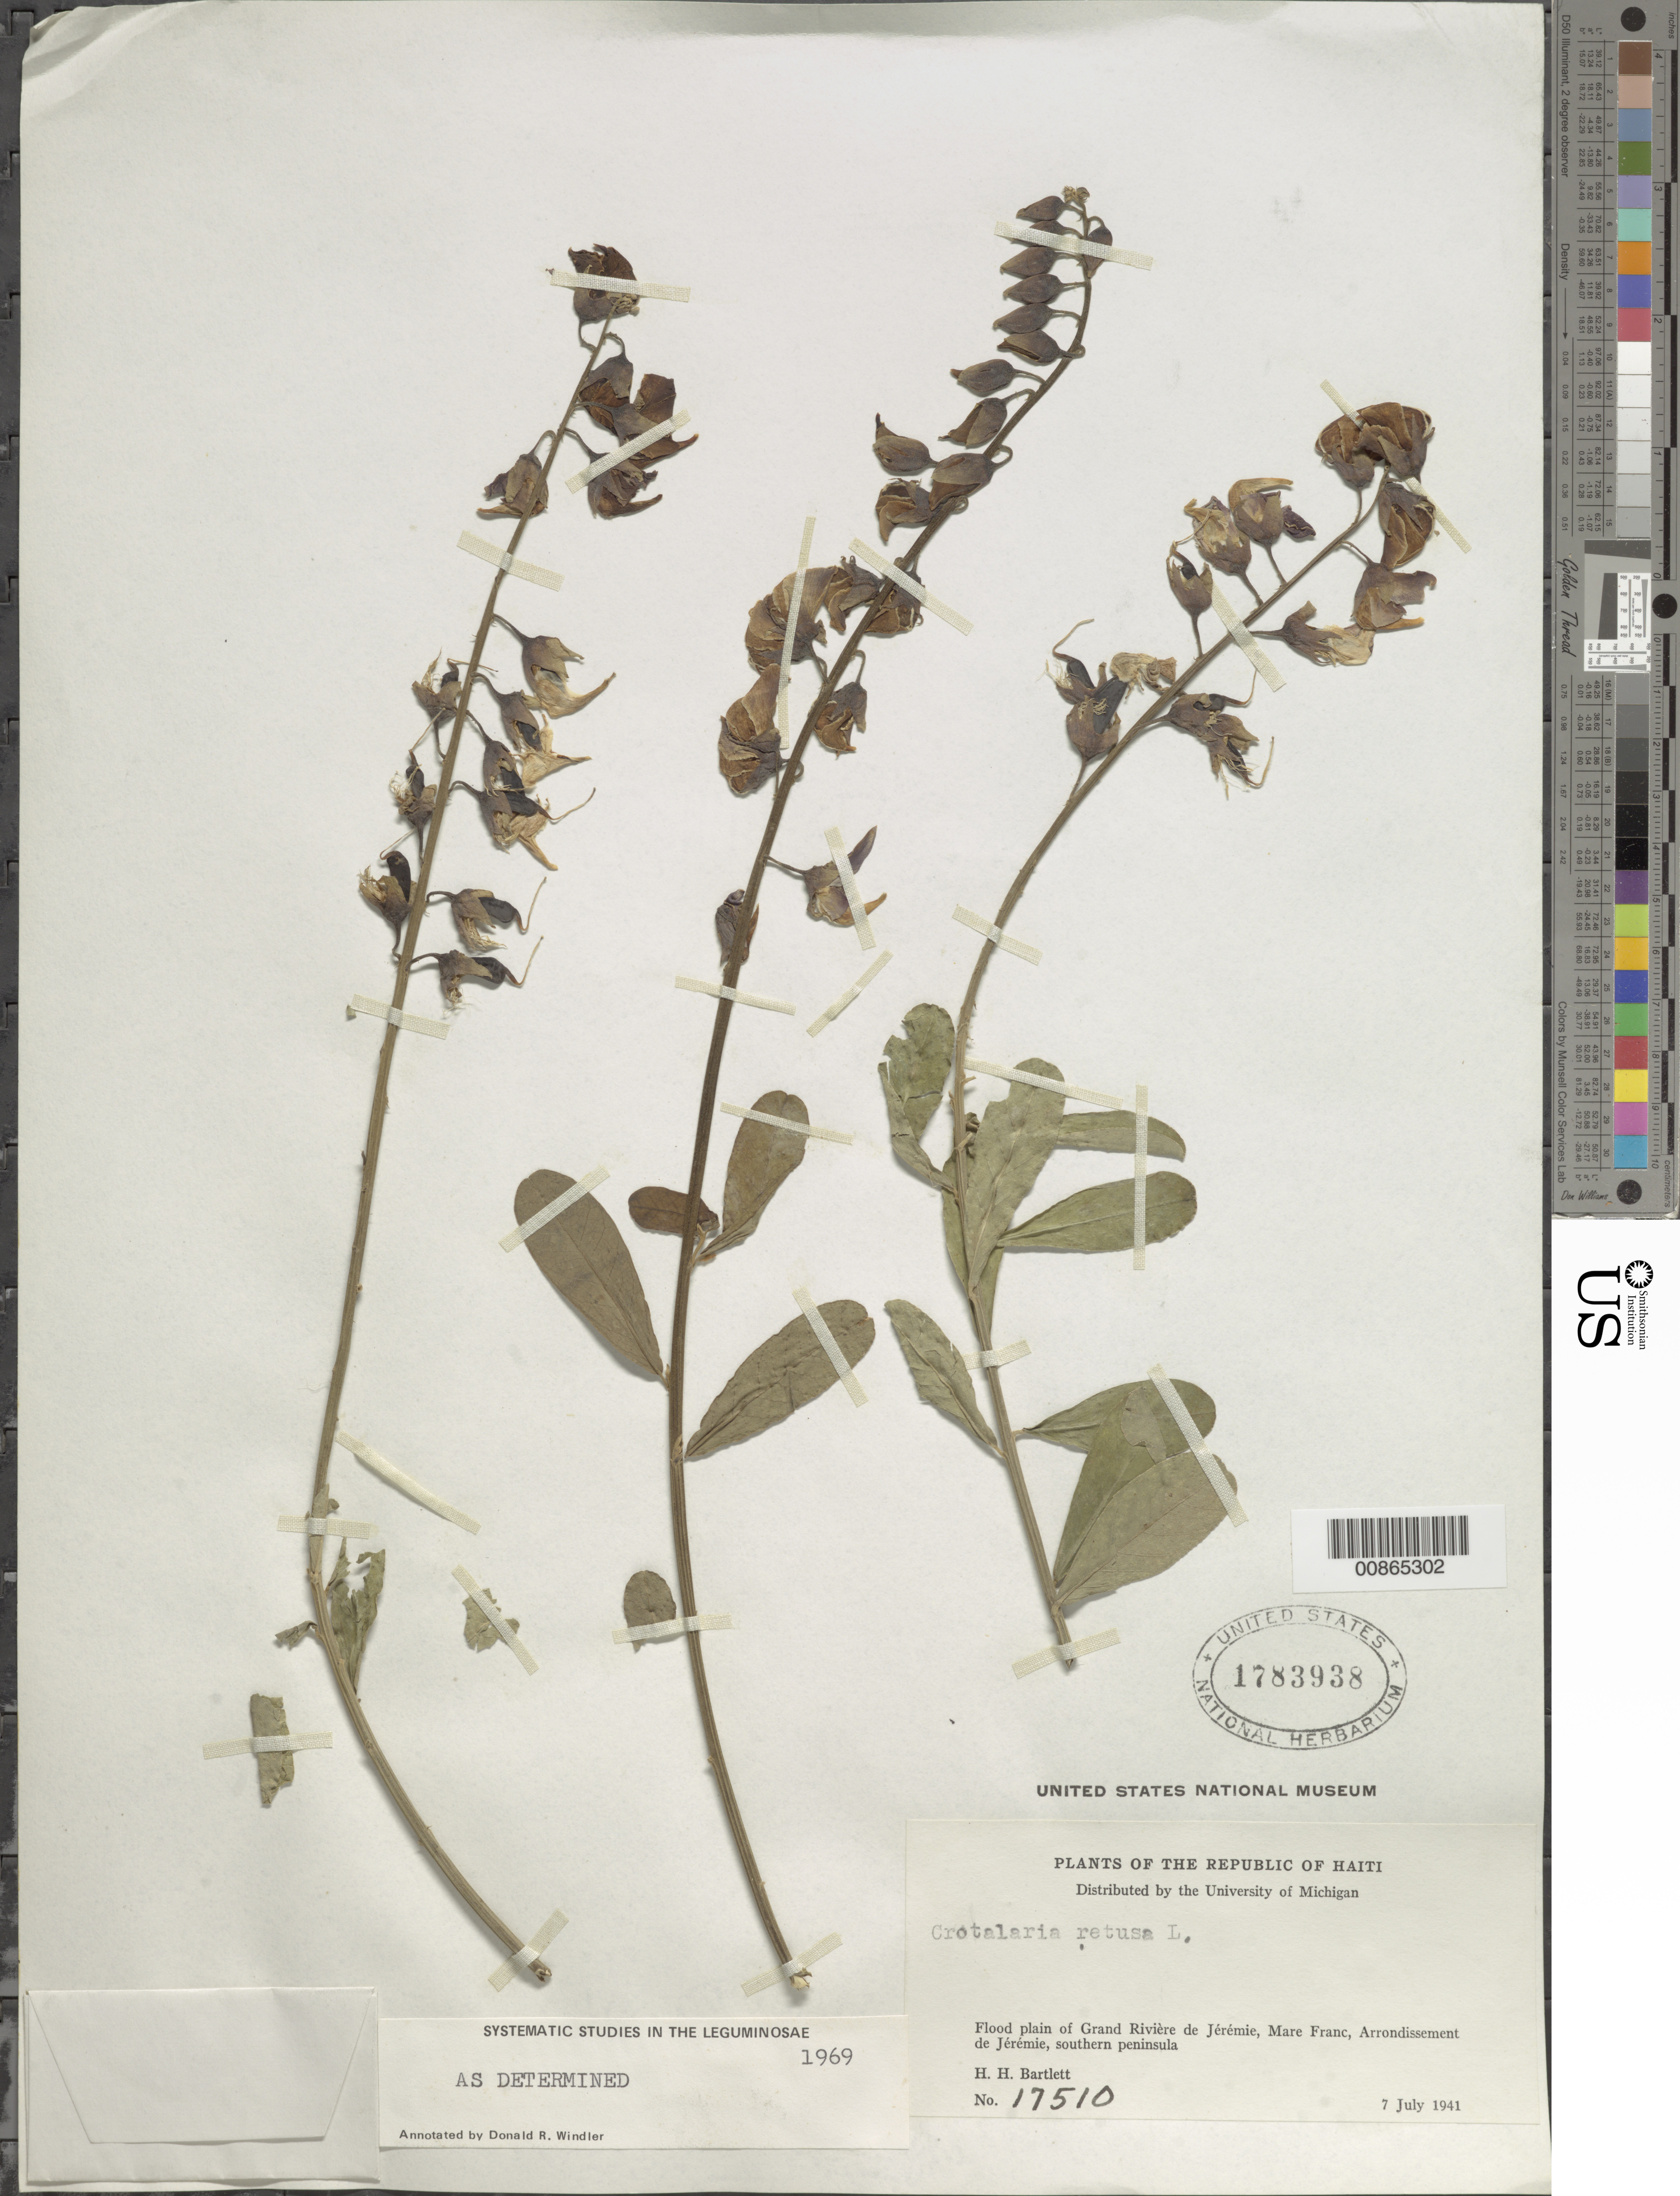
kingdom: Plantae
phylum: Tracheophyta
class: Magnoliopsida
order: Fabales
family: Fabaceae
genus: Crotalaria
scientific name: Crotalaria retusa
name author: L.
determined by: Windler, D. R.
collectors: H. H. Bartlett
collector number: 17510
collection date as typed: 07 Jul 1941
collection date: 1941-07-07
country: Haiti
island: Hispaniola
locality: Flood plain of Grand Rivière de Jérémie, Mare Franc, Arrondissement de Jérémie, southern peninsula.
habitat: Flood plain.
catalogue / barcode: US 1783938